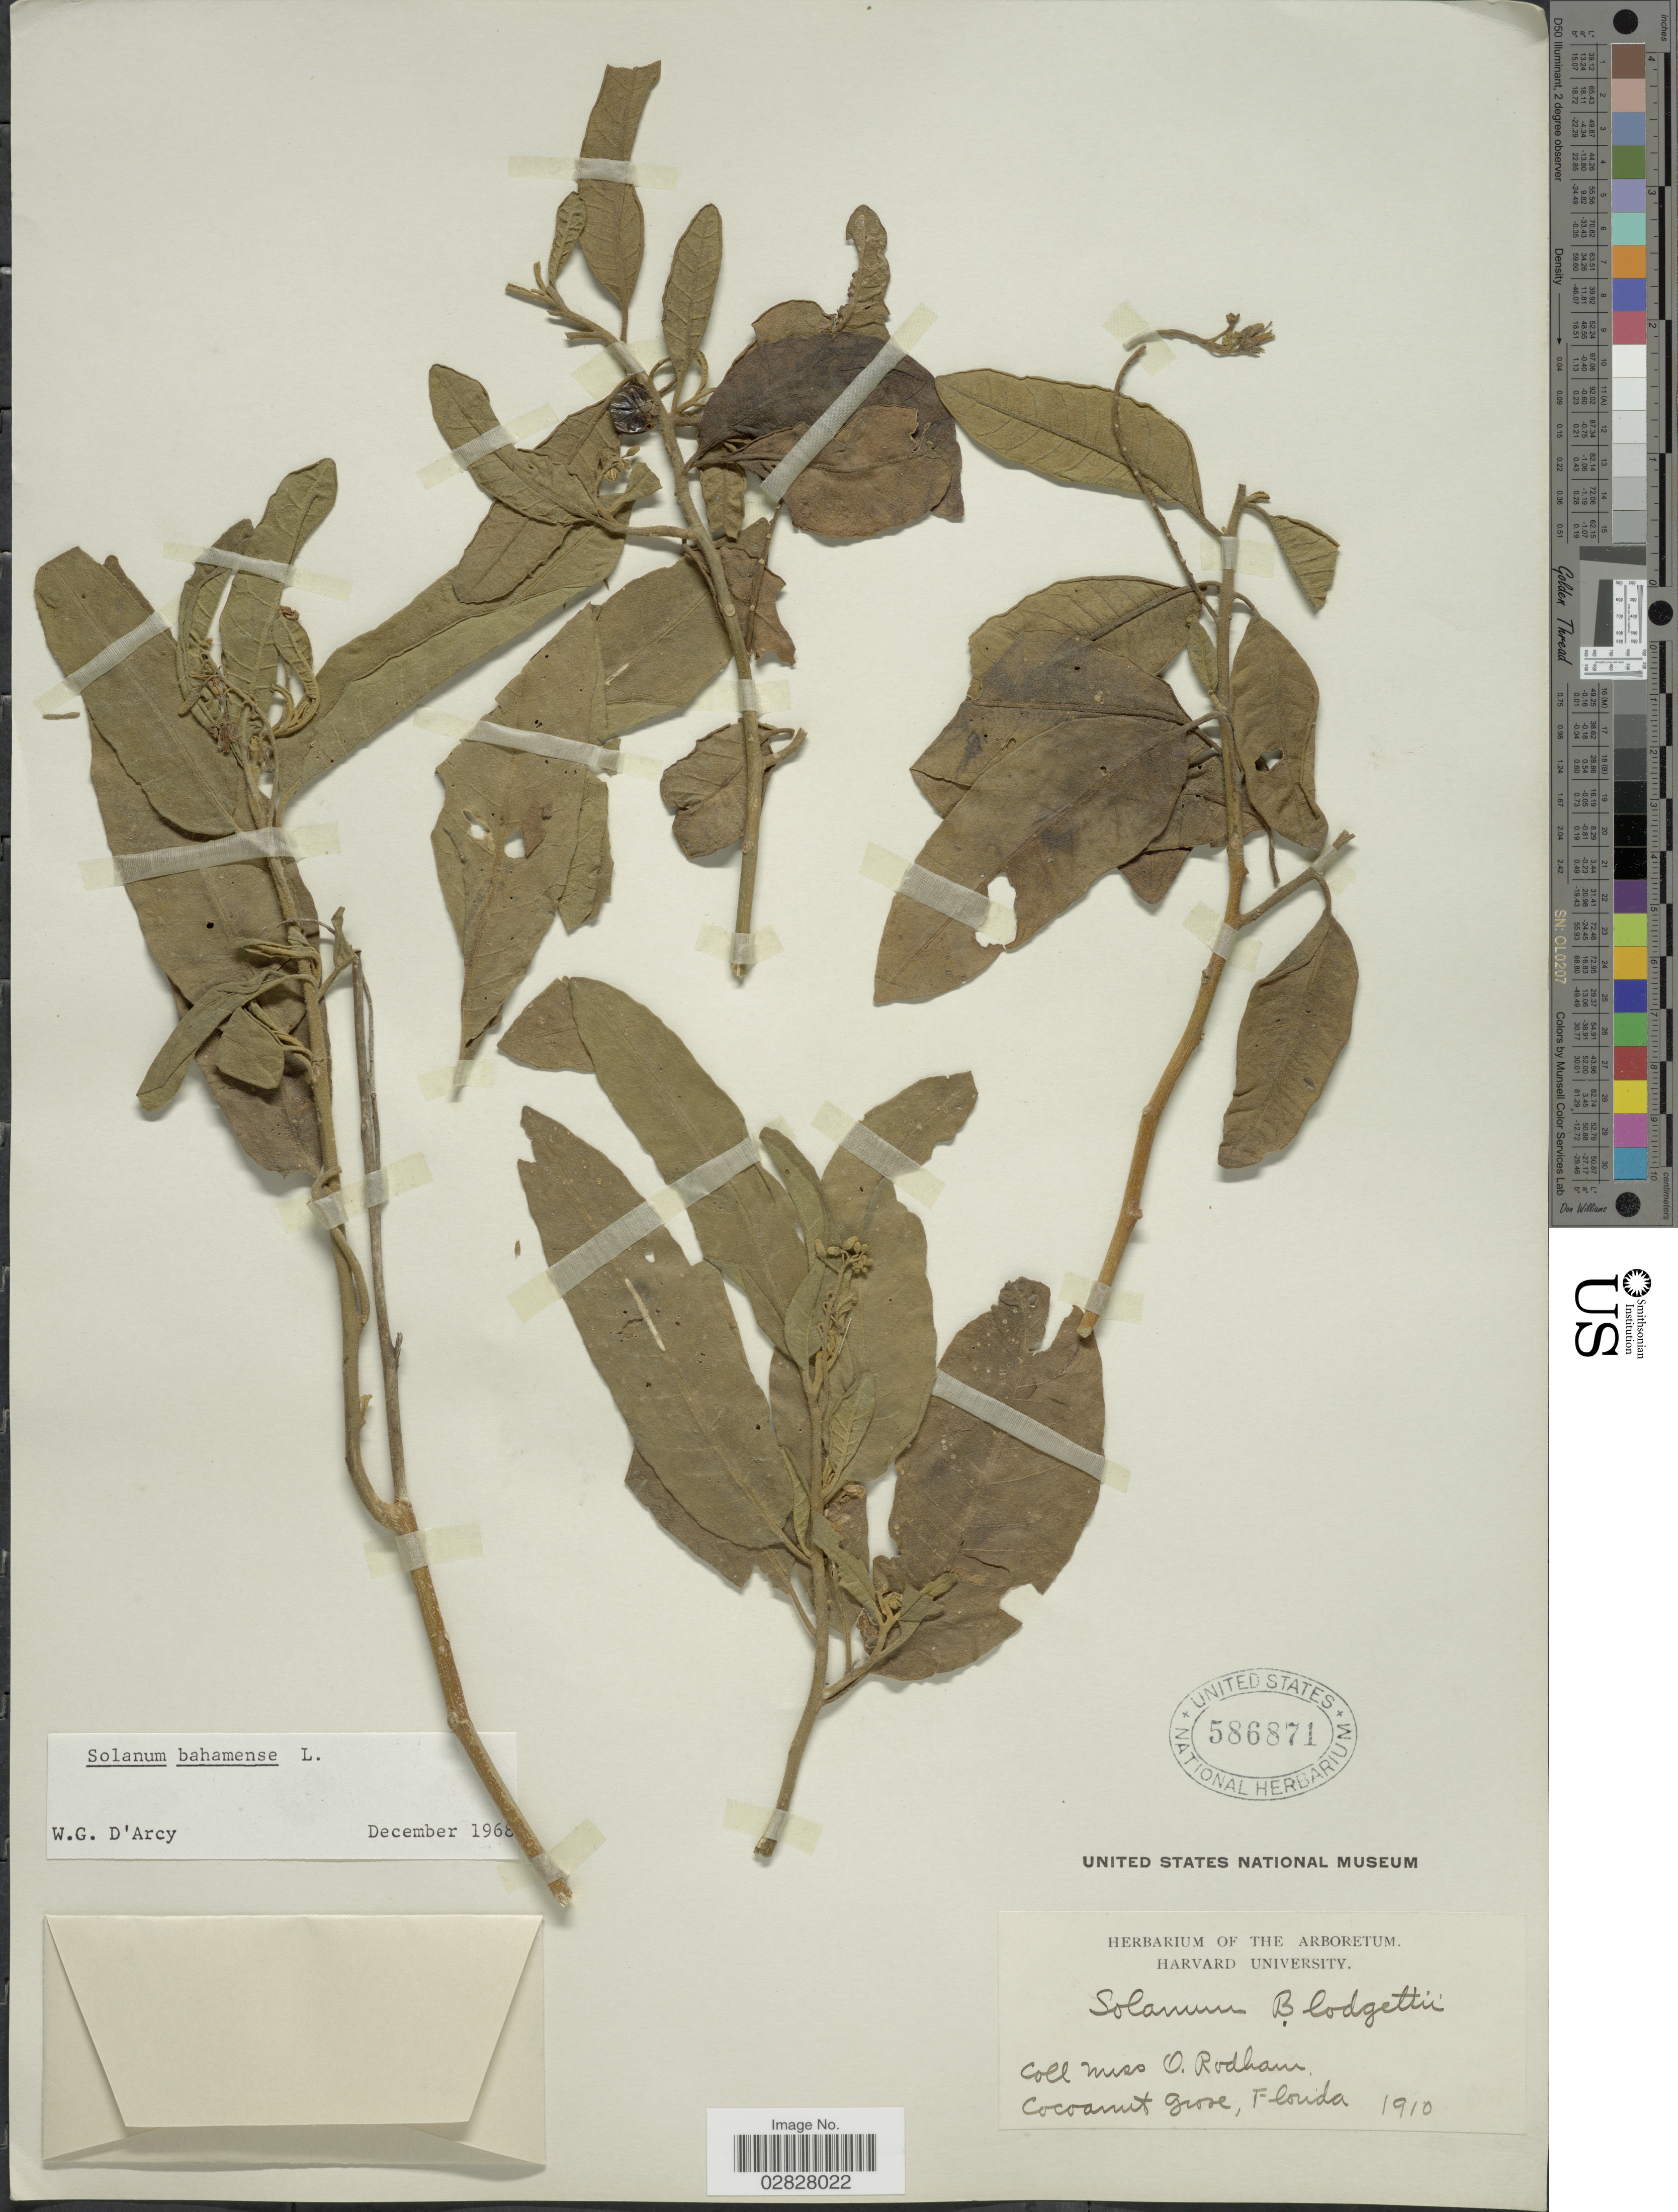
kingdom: Plantae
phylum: Tracheophyta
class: Magnoliopsida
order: Solanales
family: Solanaceae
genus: Solanum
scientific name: Solanum bahamense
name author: L.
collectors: O. Rodham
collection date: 1910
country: United States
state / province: Florida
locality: Cocoanut Grove.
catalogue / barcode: US 586871